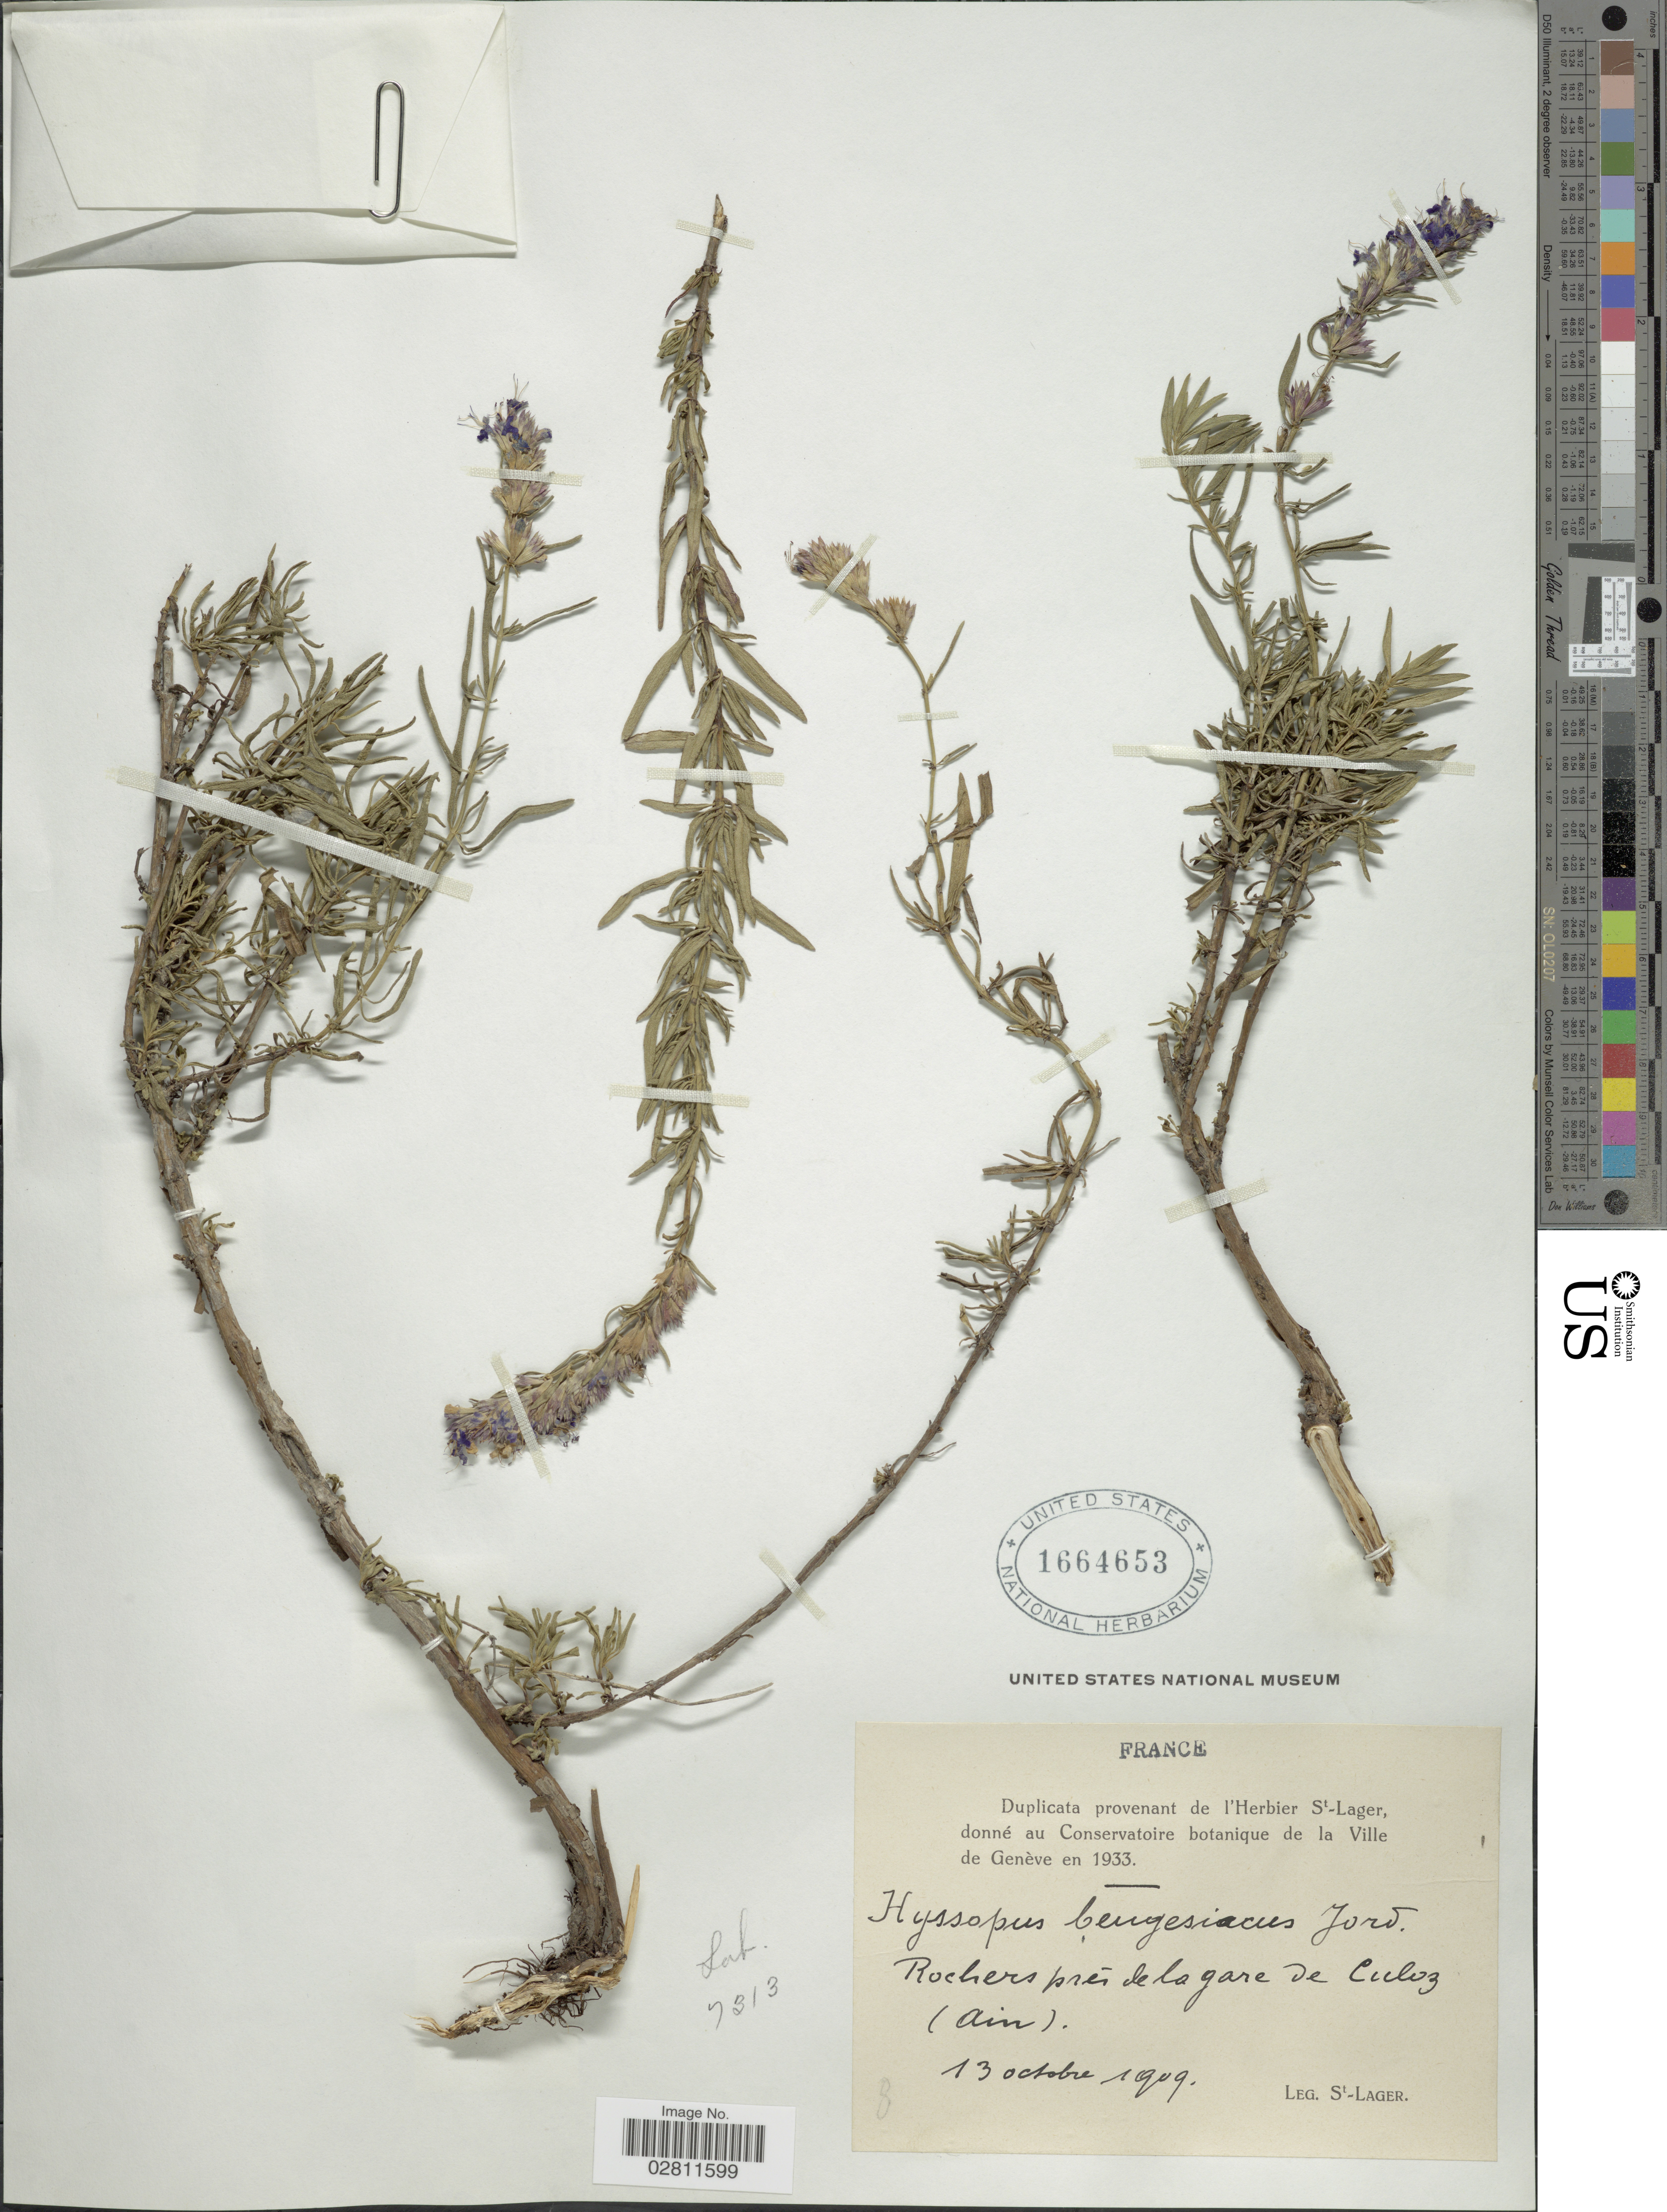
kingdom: Plantae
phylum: Tracheophyta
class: Magnoliopsida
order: Lamiales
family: Lamiaceae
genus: Hyssopus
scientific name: Hyssopus beugesiacus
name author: Jord. & Fourr.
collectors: -. St. Lager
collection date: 1909-10-13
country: France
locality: Rochers prés de la gare de Culoz [interpreted] (Ain).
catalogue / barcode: US 1664653